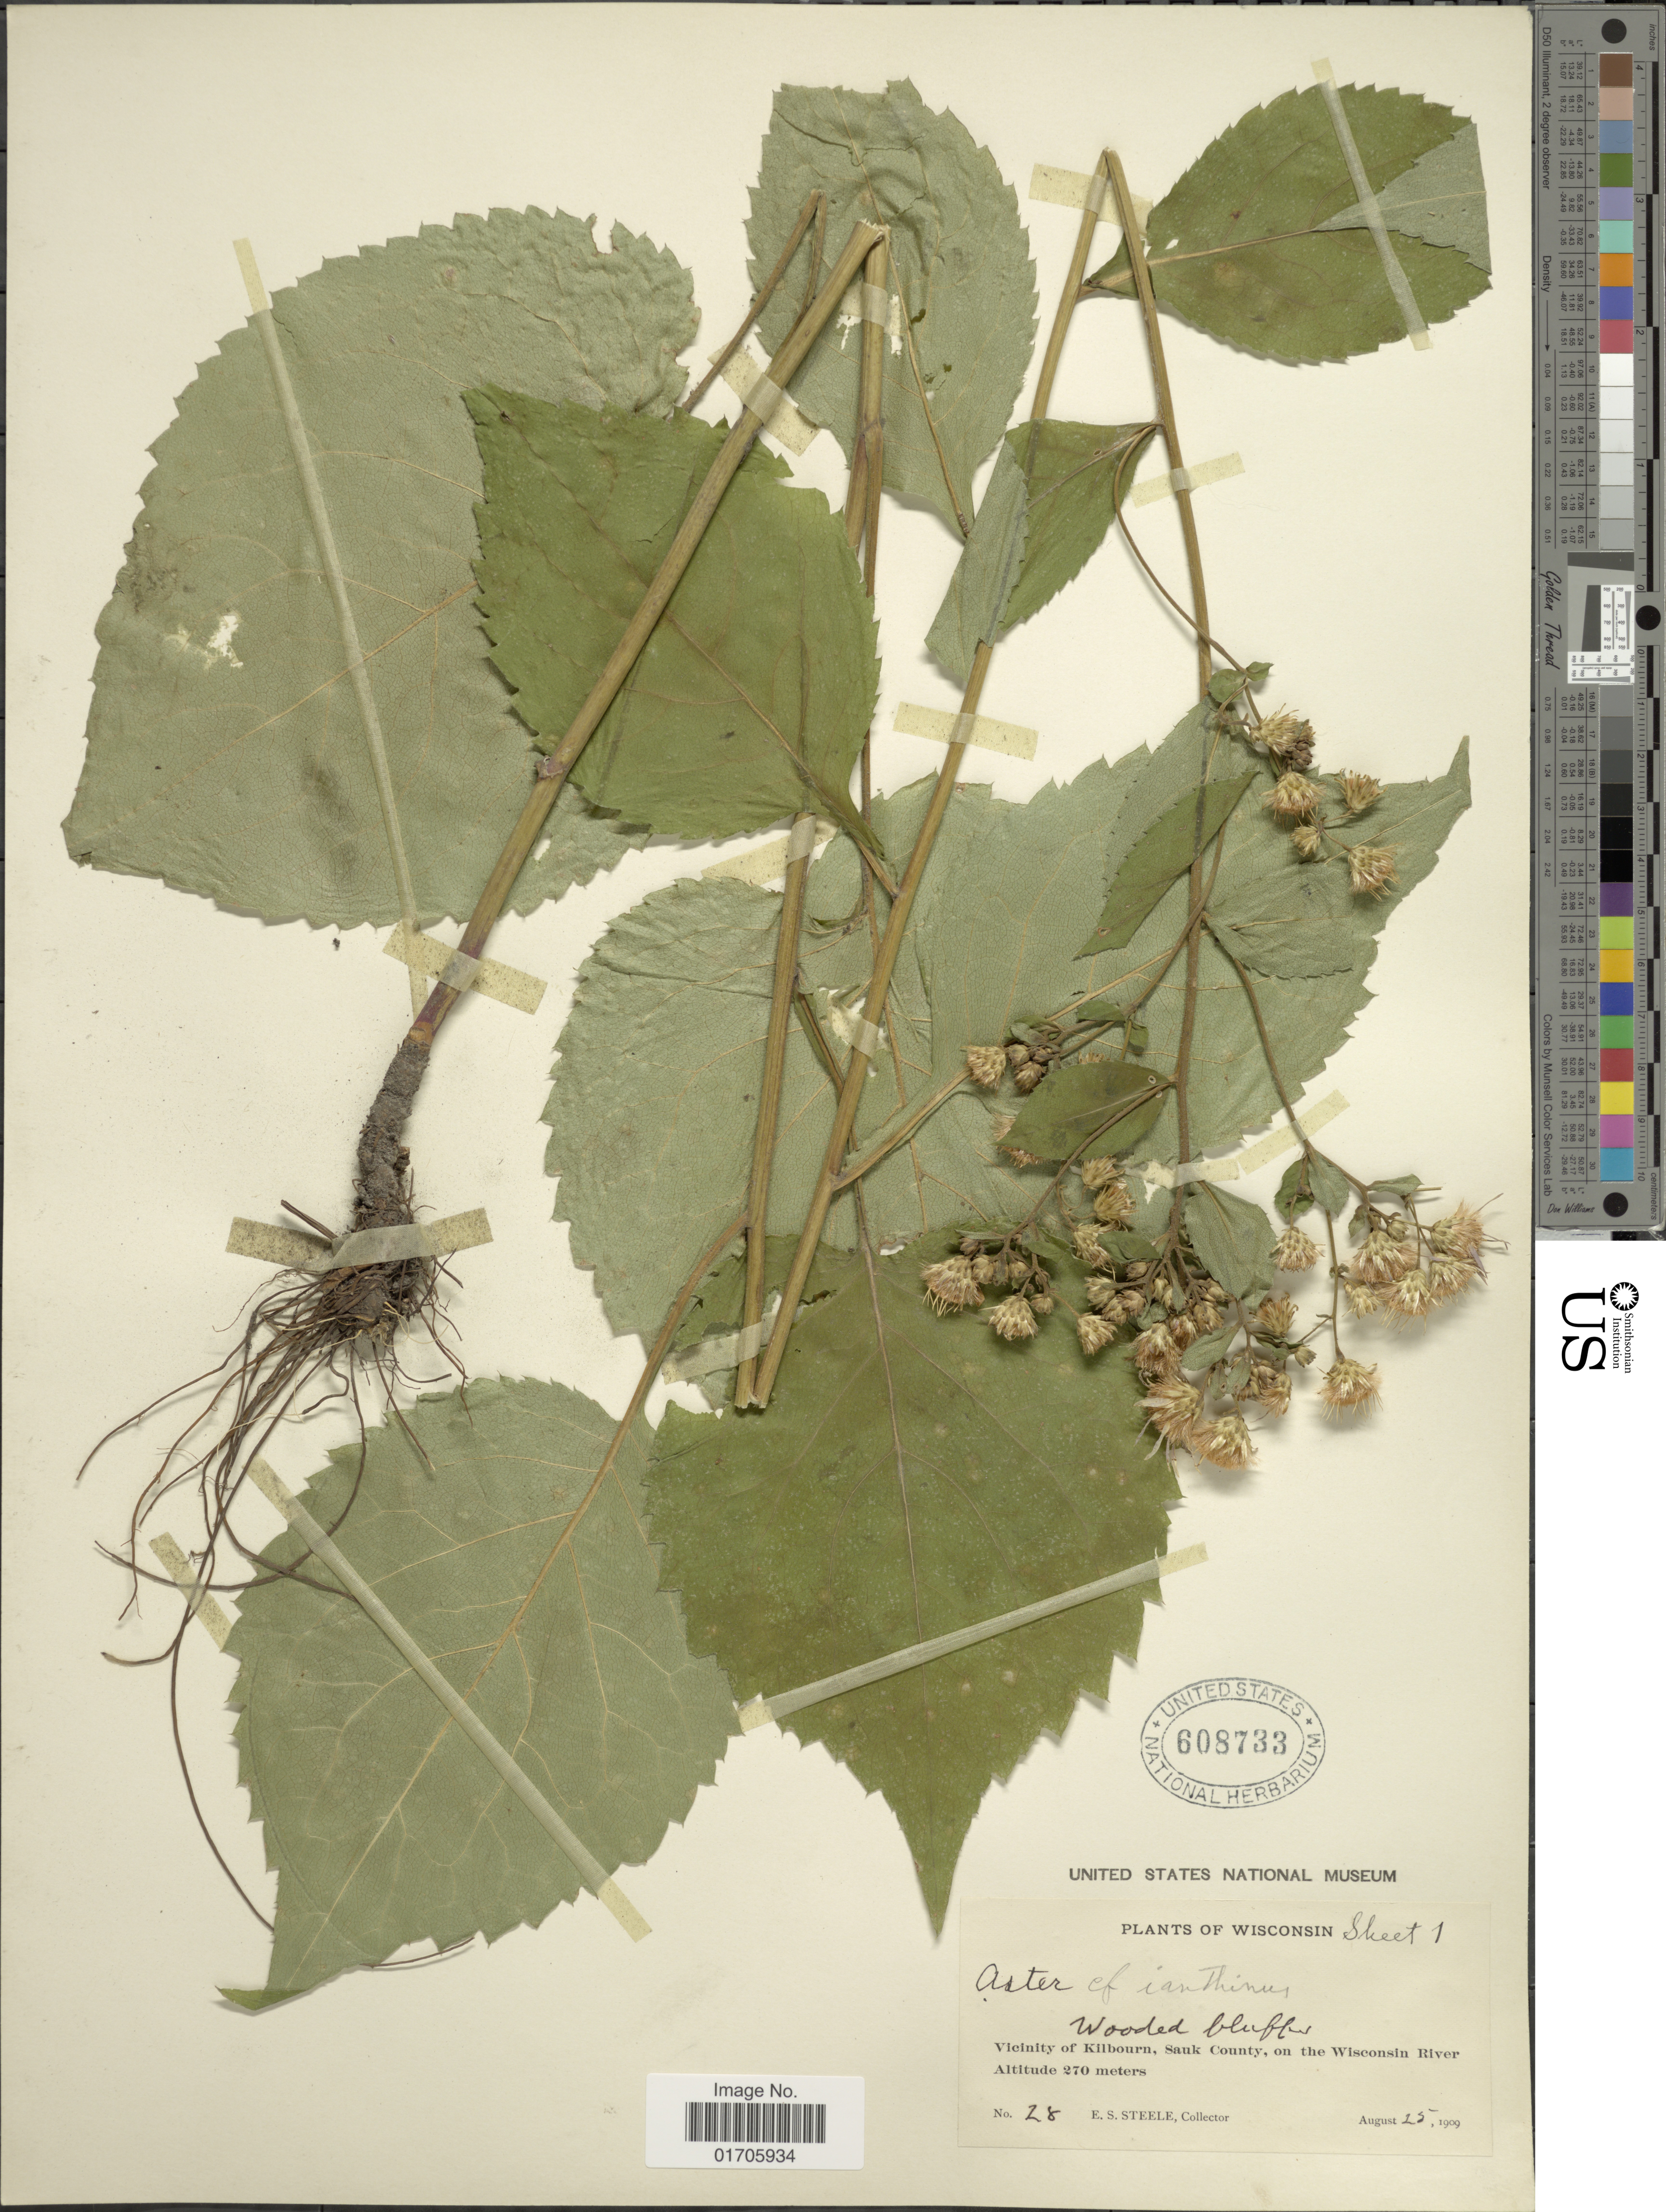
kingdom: Plantae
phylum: Tracheophyta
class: Magnoliopsida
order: Asterales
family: Asteraceae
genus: Eurybia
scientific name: Eurybia macrophylla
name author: (L.) Cass.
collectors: E. Steele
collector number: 28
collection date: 1909-08-25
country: United States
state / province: Wisconsin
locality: Wisconsin. Wooded bluffs. Vicinity of Kilbourn, Sauk County, on the Wisconsin River .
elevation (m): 270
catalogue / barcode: US 608733